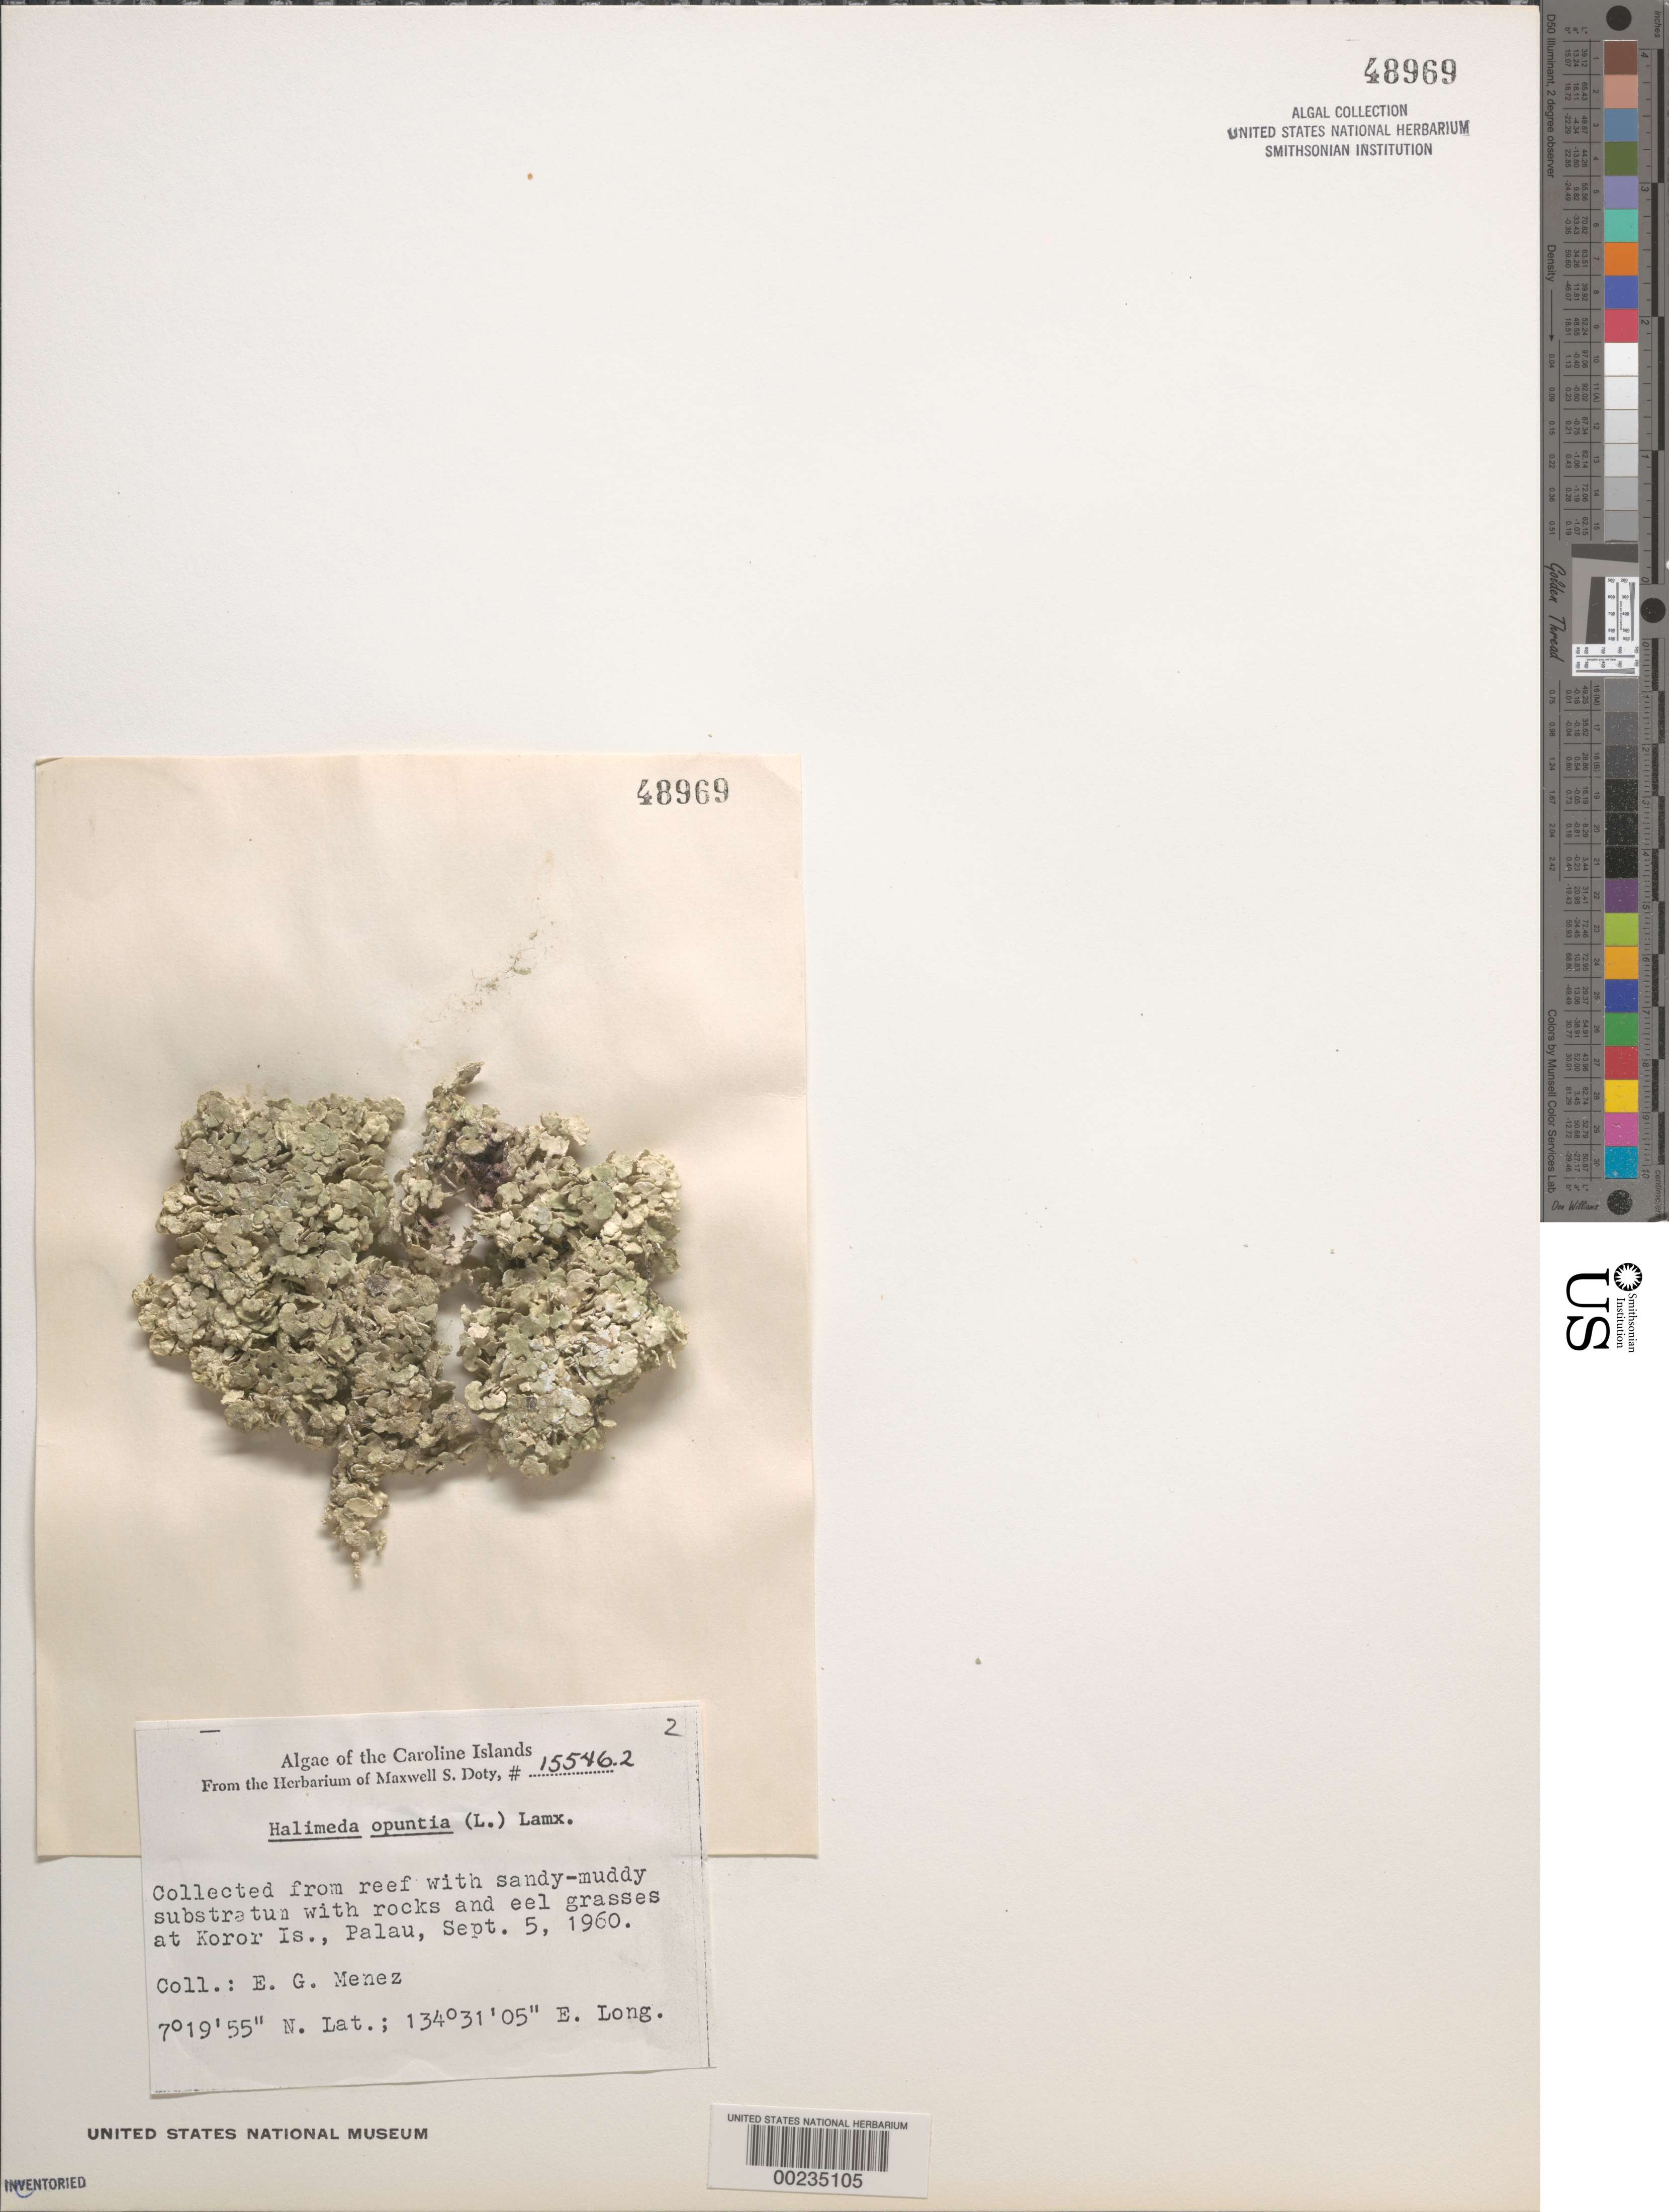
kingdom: Plantae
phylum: Chlorophyta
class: Ulvophyceae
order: Bryopsidales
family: Halimedaceae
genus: Halimeda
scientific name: Halimeda opuntia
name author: (L.) J.V.Lamouroux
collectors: Meñez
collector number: MSD 15546.2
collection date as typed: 05 Sep 1960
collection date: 1960-09-05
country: Palau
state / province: Koror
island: Oreor (Koror)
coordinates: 7 19' 55" N, 134 31' 05" E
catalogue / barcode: US 48969